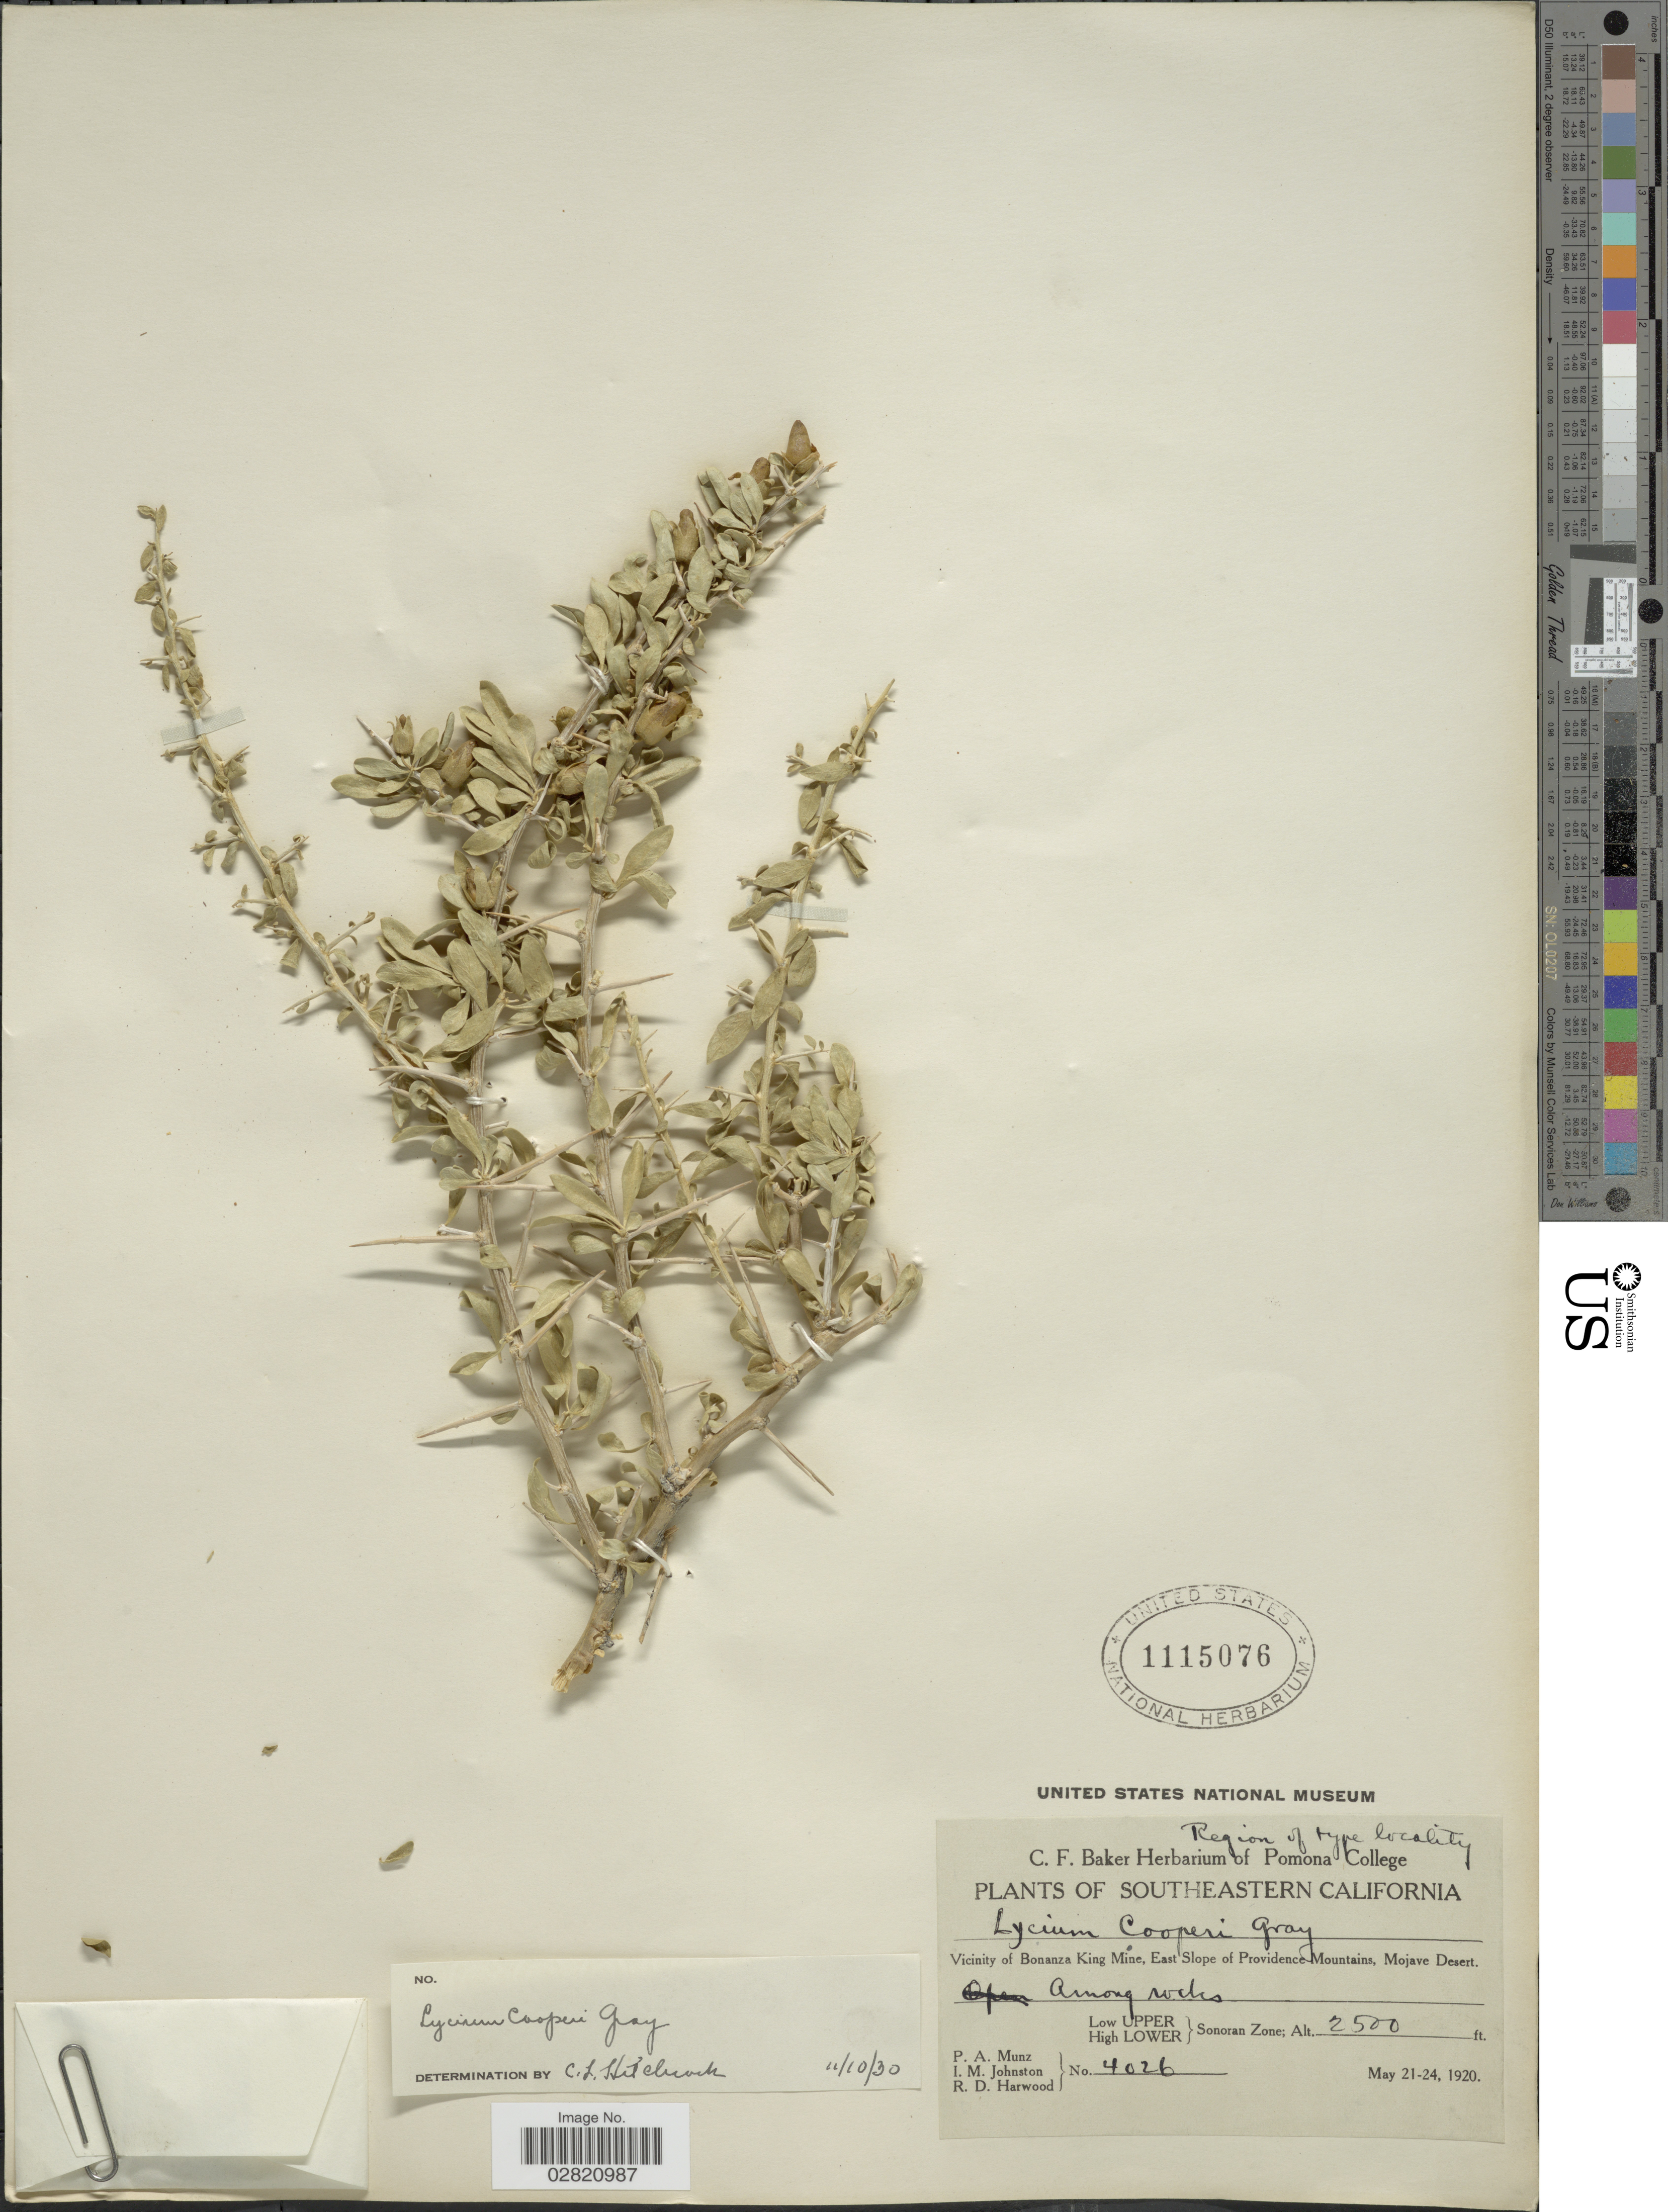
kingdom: Plantae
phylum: Tracheophyta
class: Magnoliopsida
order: Solanales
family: Solanaceae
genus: Lycium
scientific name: Lycium cooperi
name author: A. Gray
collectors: P. A. Munz, I.M. Johnston & R. Harwood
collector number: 4026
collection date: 1920-05-21/1920-05-24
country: United States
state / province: California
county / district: San Bernardino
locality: Southeastern California, Vicinity of Bonanza King Mine, East Slope of Providence-Mountains, Mojave Desert.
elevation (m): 762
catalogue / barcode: US 1115076